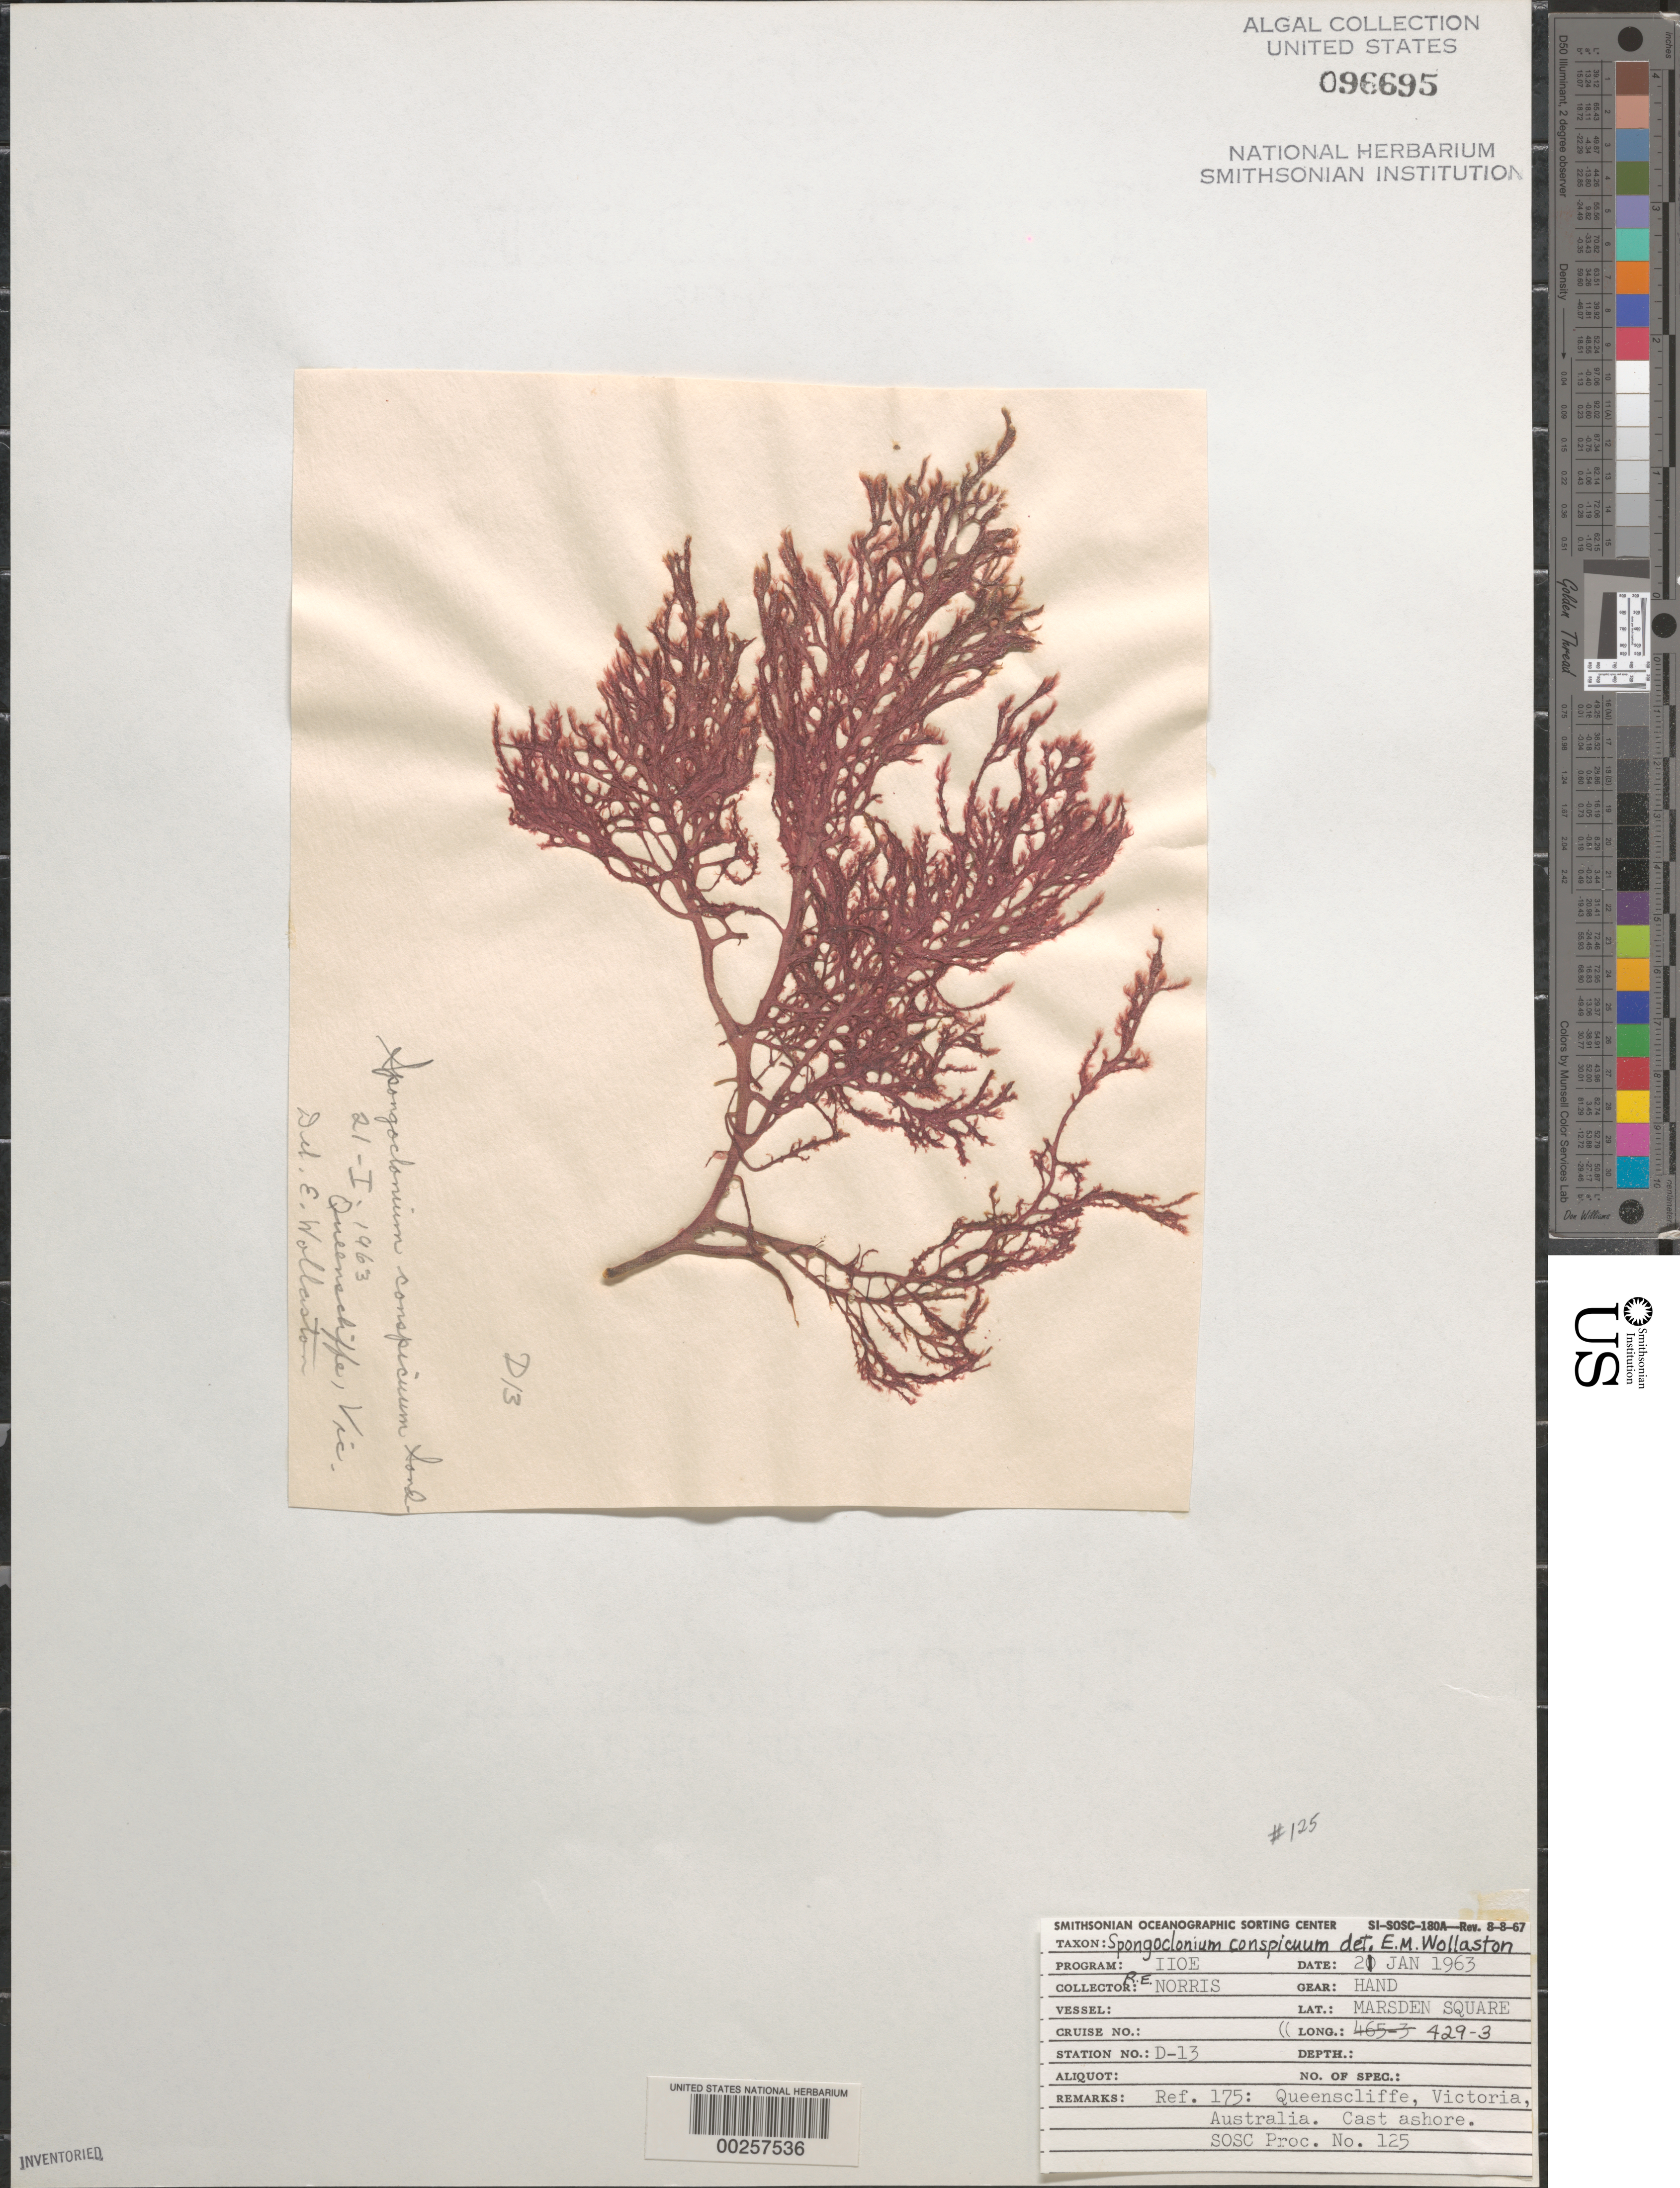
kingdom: Plantae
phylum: Rhodophyta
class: Florideophyceae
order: Ceramiales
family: Wrangeliaceae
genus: Spongoclonium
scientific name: Spongoclonium conspicuum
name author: O.G. Sond.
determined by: Wollaston, E. M.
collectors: R. E. Norris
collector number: Station D-13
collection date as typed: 21 Jan 1963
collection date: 1963-01-21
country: Australia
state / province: Victoria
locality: Queenscliffe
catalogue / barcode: US 96695